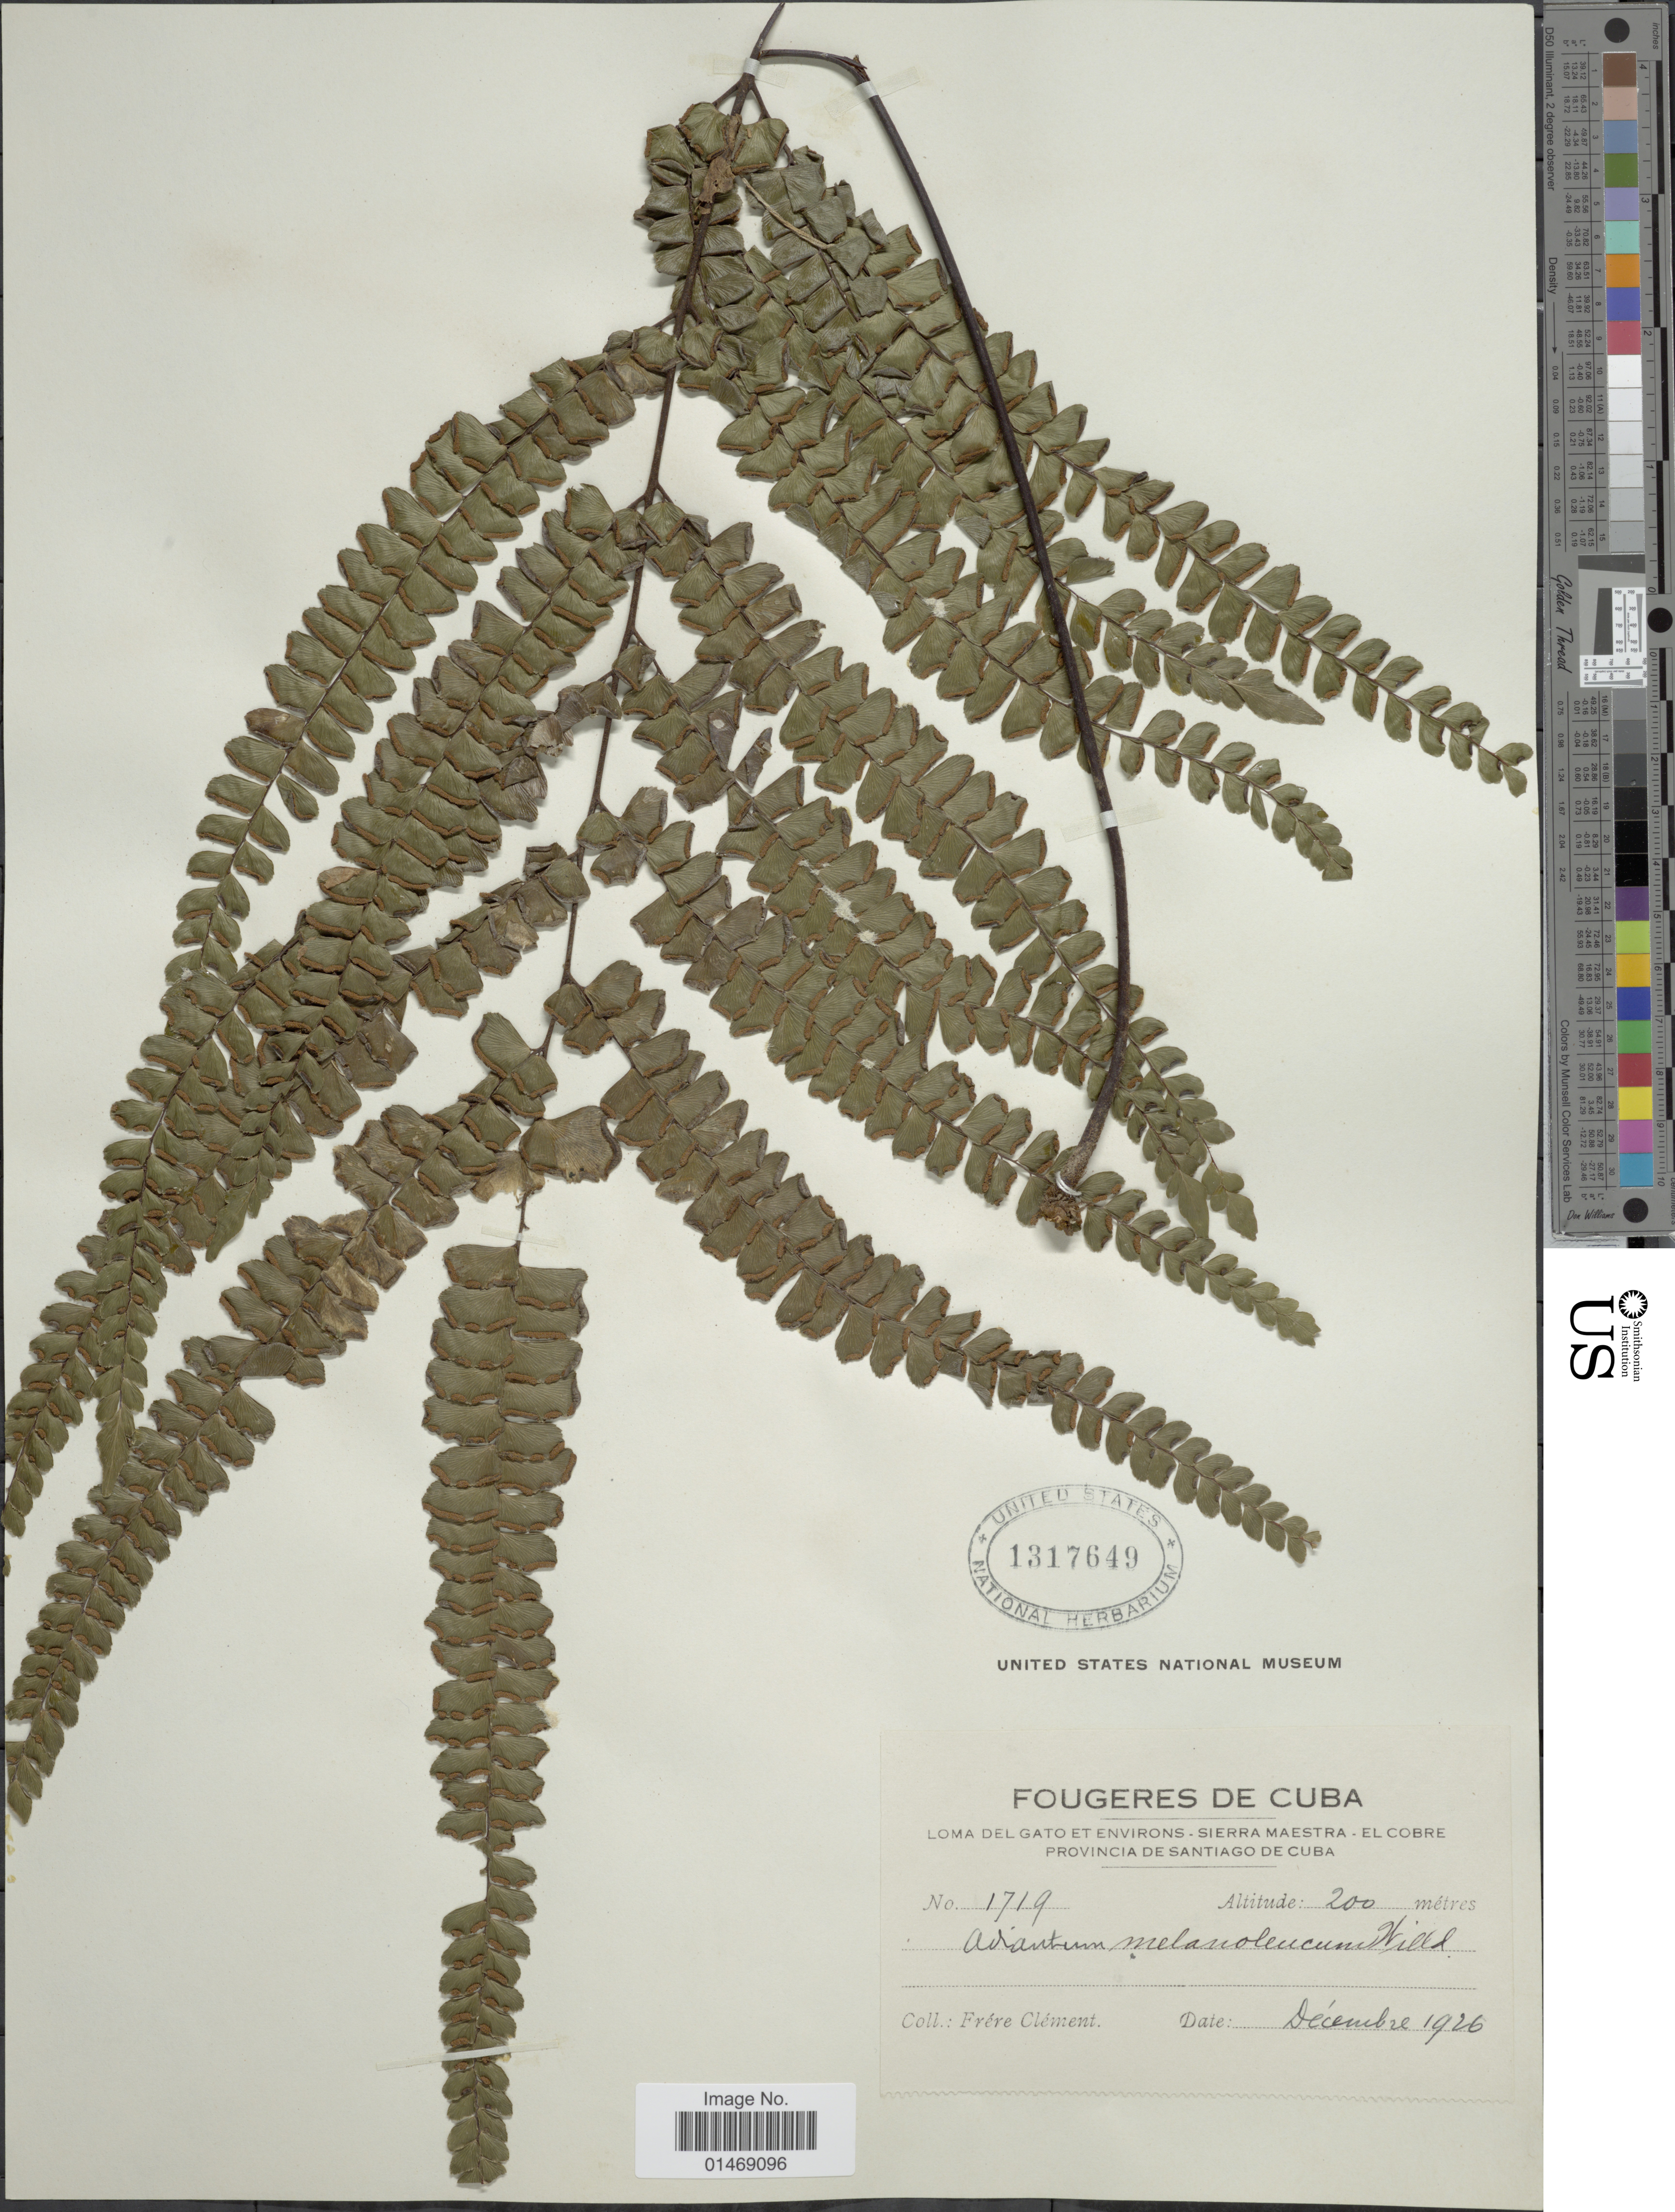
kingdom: Plantae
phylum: Tracheophyta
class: Polypodiopsida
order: Polypodiales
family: Pteridaceae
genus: Adiantum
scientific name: Adiantum melanoleucum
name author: Willd.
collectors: B. Clement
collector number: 1719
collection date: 1912-12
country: Cuba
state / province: Santiago de Cuba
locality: Loma del Gato et environs - Sierra Maestra - El Cobre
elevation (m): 200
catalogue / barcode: US 1317649